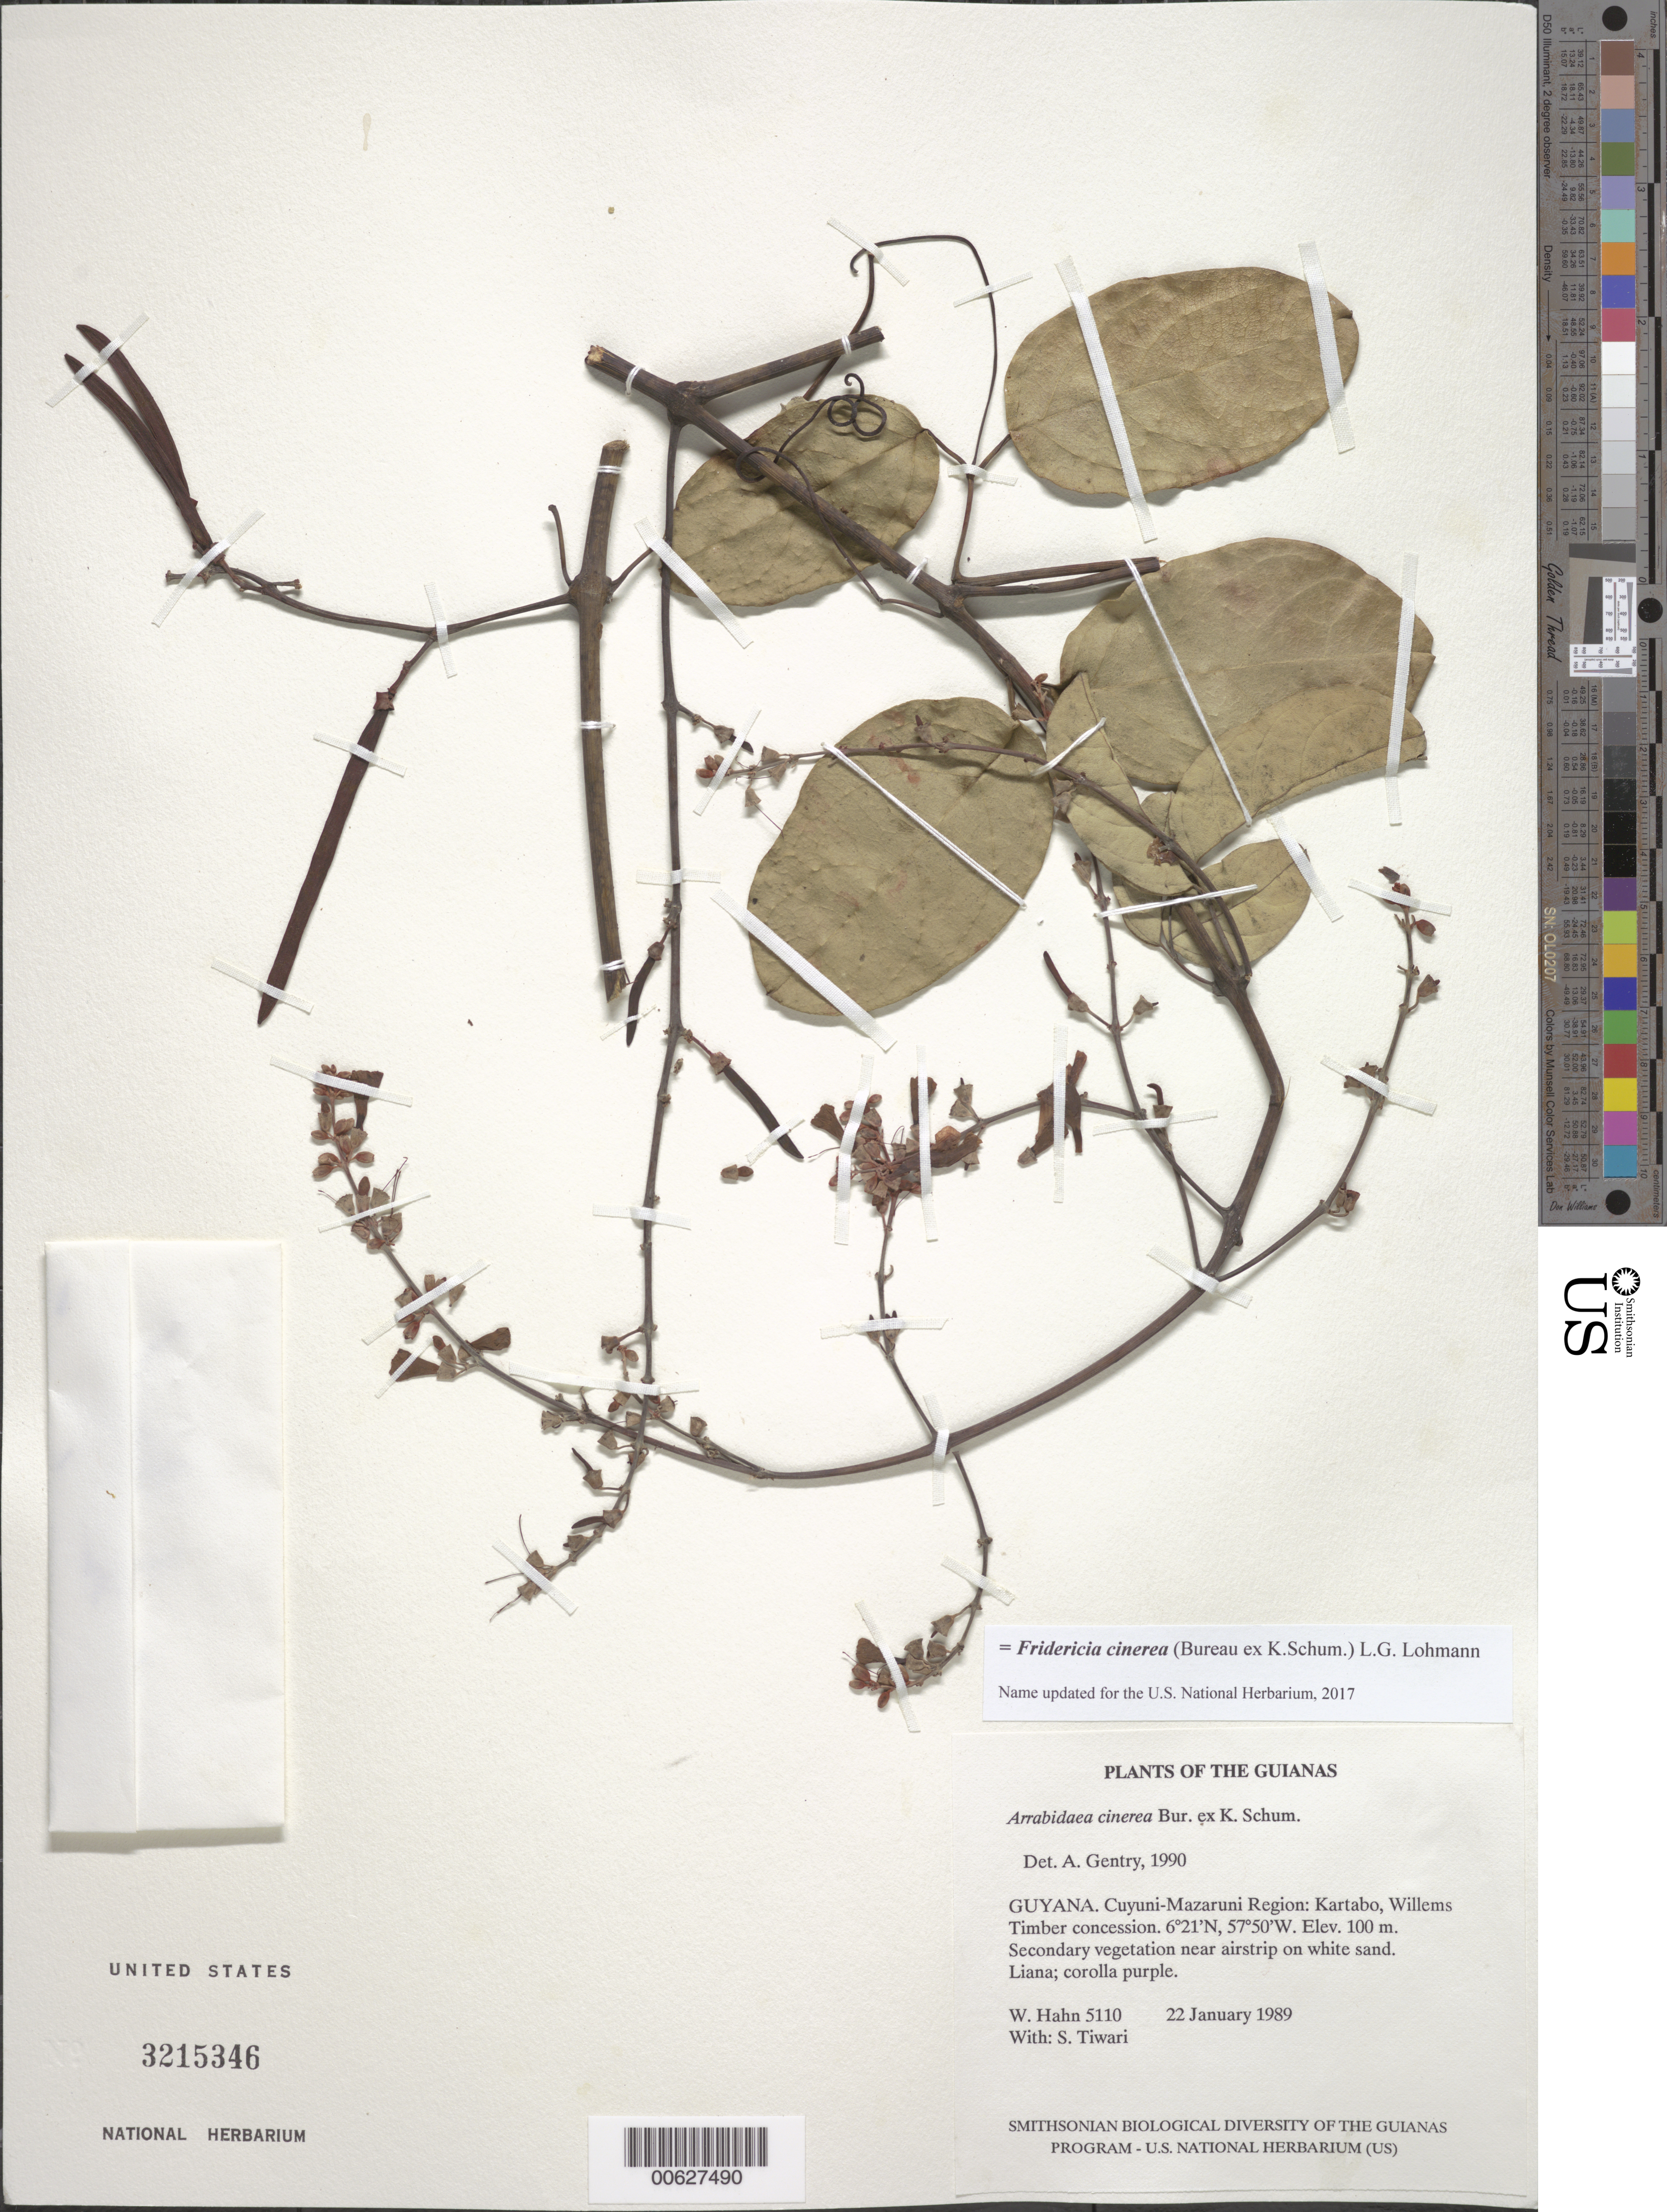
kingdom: Plantae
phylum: Tracheophyta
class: Magnoliopsida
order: Lamiales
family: Bignoniaceae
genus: Fridericia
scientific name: Fridericia cinerea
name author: (Bureau ex K. Schum.) L.G. Lohmann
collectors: W. Hahn & S. Tiwari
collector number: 5110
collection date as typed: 22 January 1989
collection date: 1989-01-22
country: Guyana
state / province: Cuyuni-Mazaruni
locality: Kartabo, Willems Timber concession. Near airstrip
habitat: Secondary vegetation on white sand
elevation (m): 100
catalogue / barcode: US 3215346